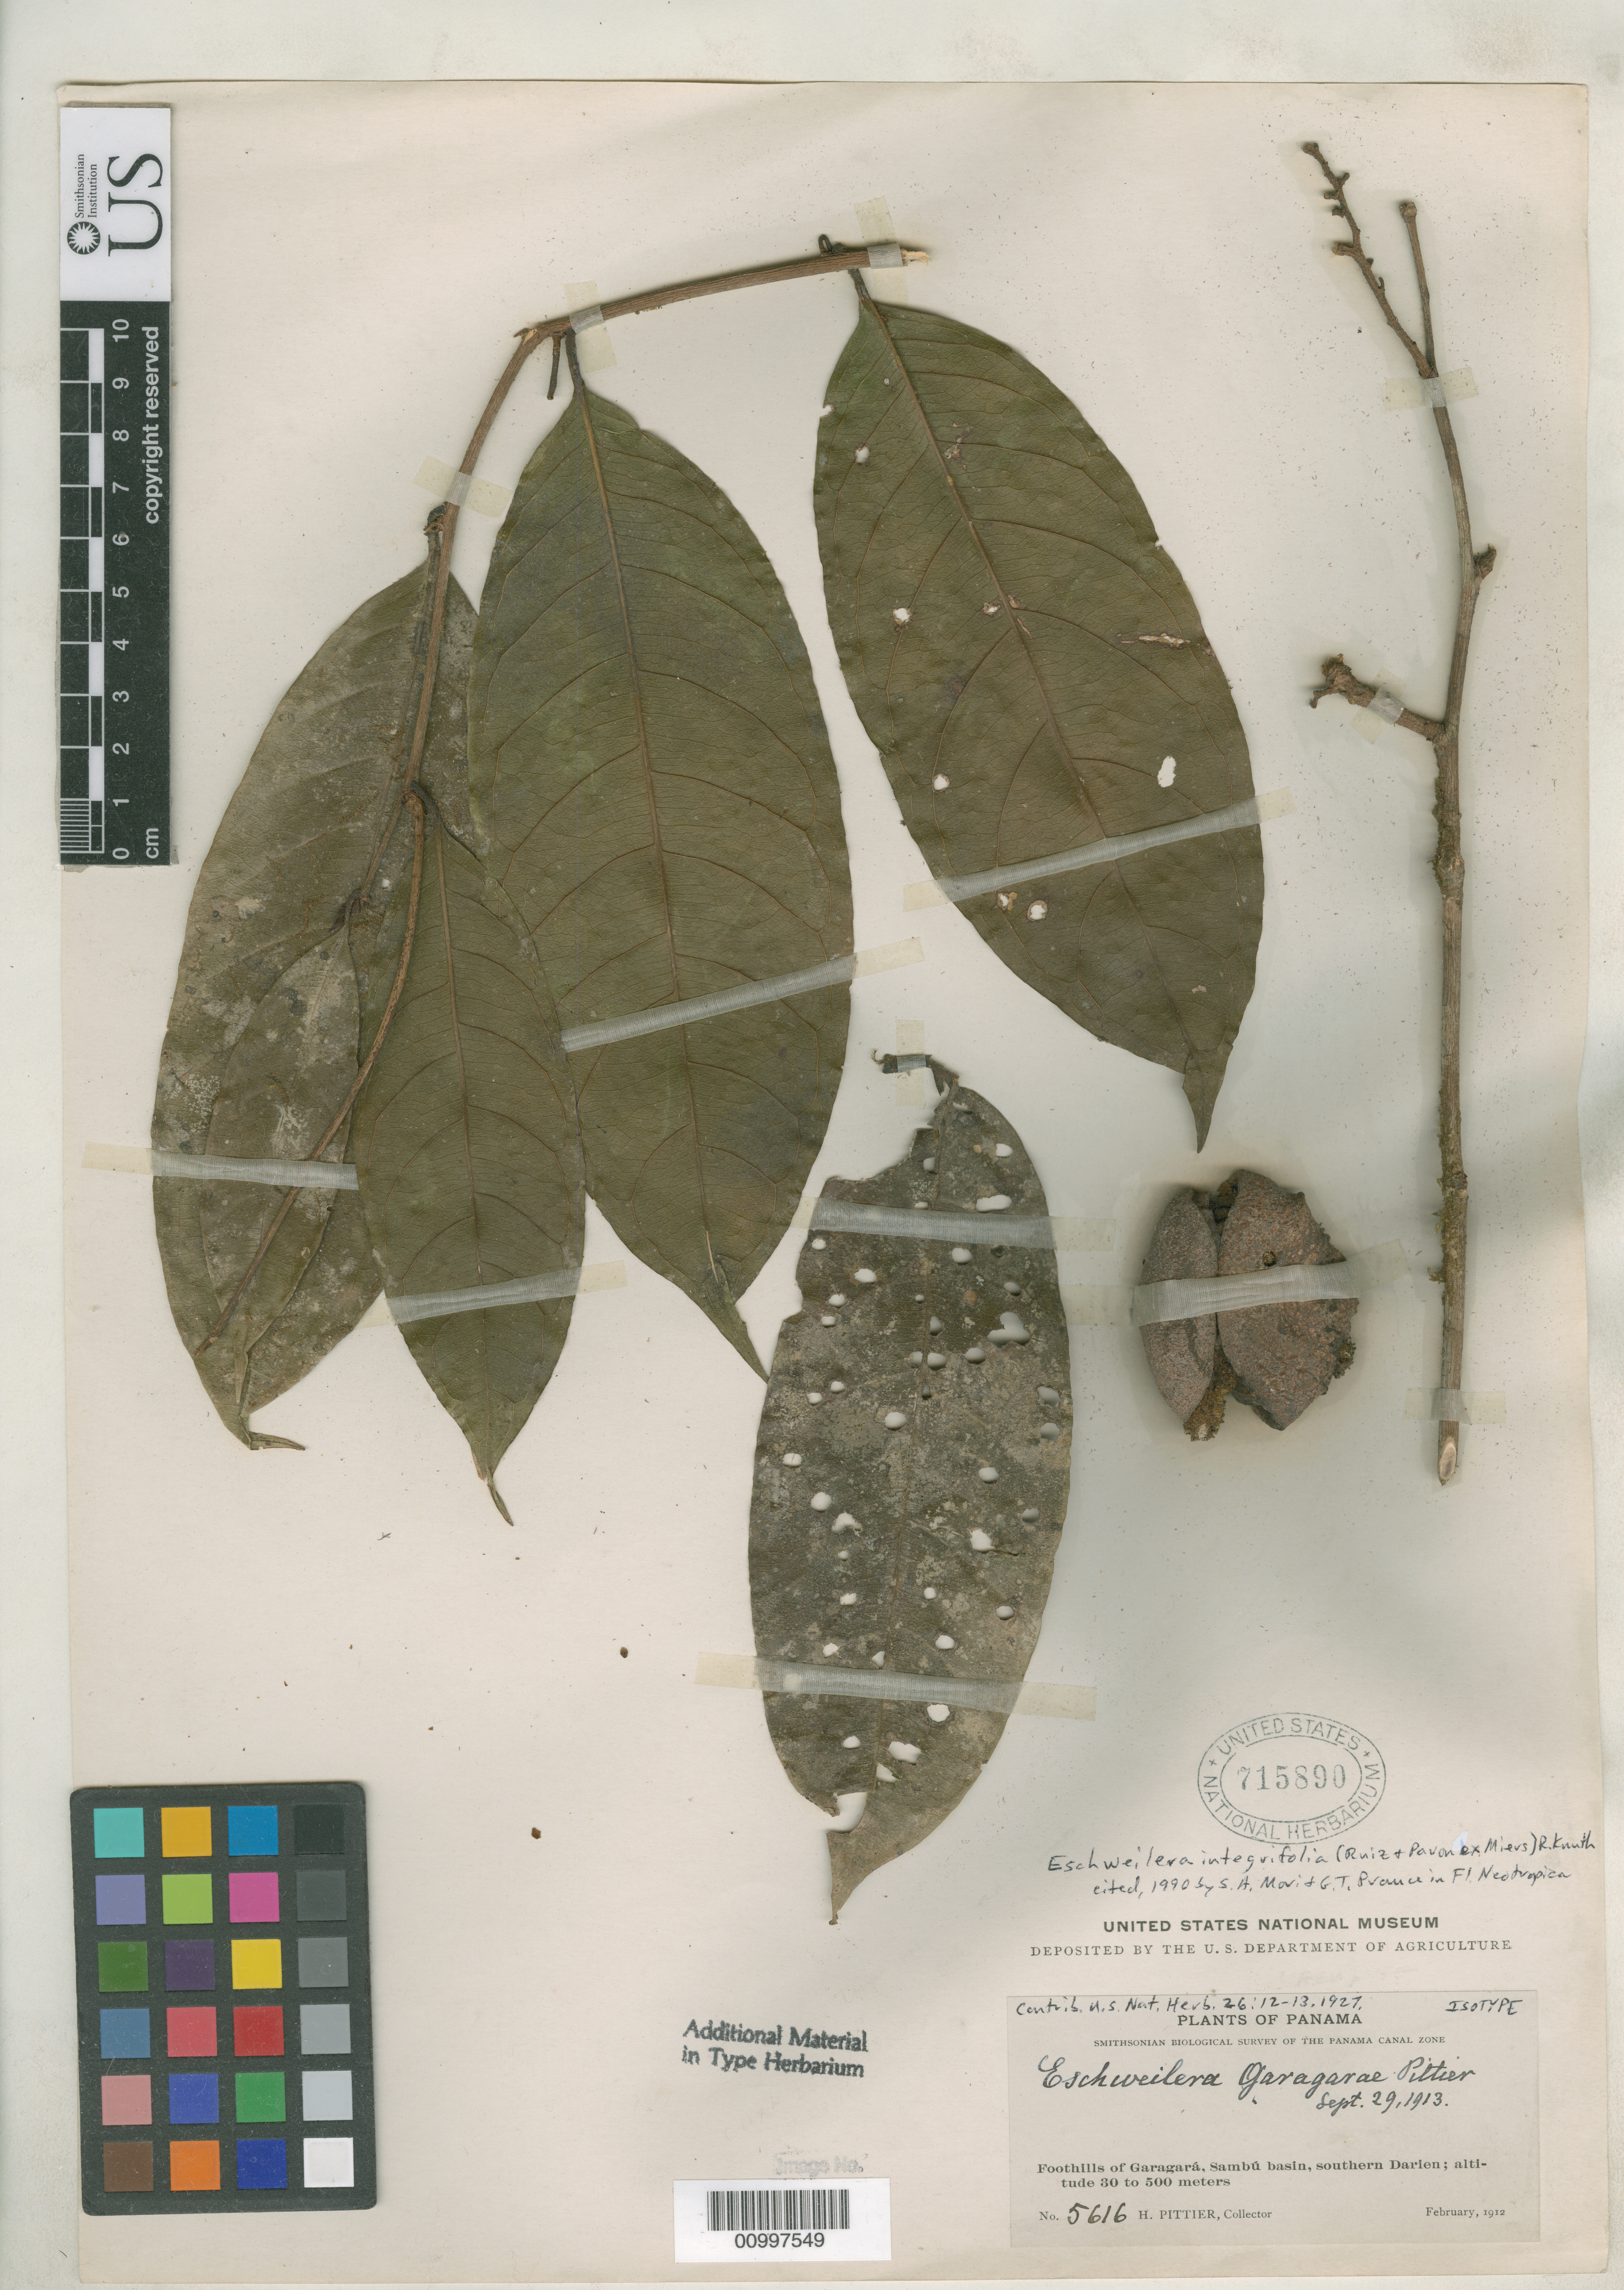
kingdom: Plantae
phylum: Tracheophyta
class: Magnoliopsida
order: Ericales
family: Lecythidaceae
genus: Eschweilera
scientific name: Eschweilera garagarae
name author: Pittier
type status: Isotype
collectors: H. F. Pittier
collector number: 5616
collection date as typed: Feb 1912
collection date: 1912-02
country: Panama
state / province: Darién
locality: Foothills of Garagará, Sambú basin, southern Darien; Panama Canal Zone.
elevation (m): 30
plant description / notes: Currently accepted name as cited by G.T. Prance & S.A. Mori, 1990.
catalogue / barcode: US 715890